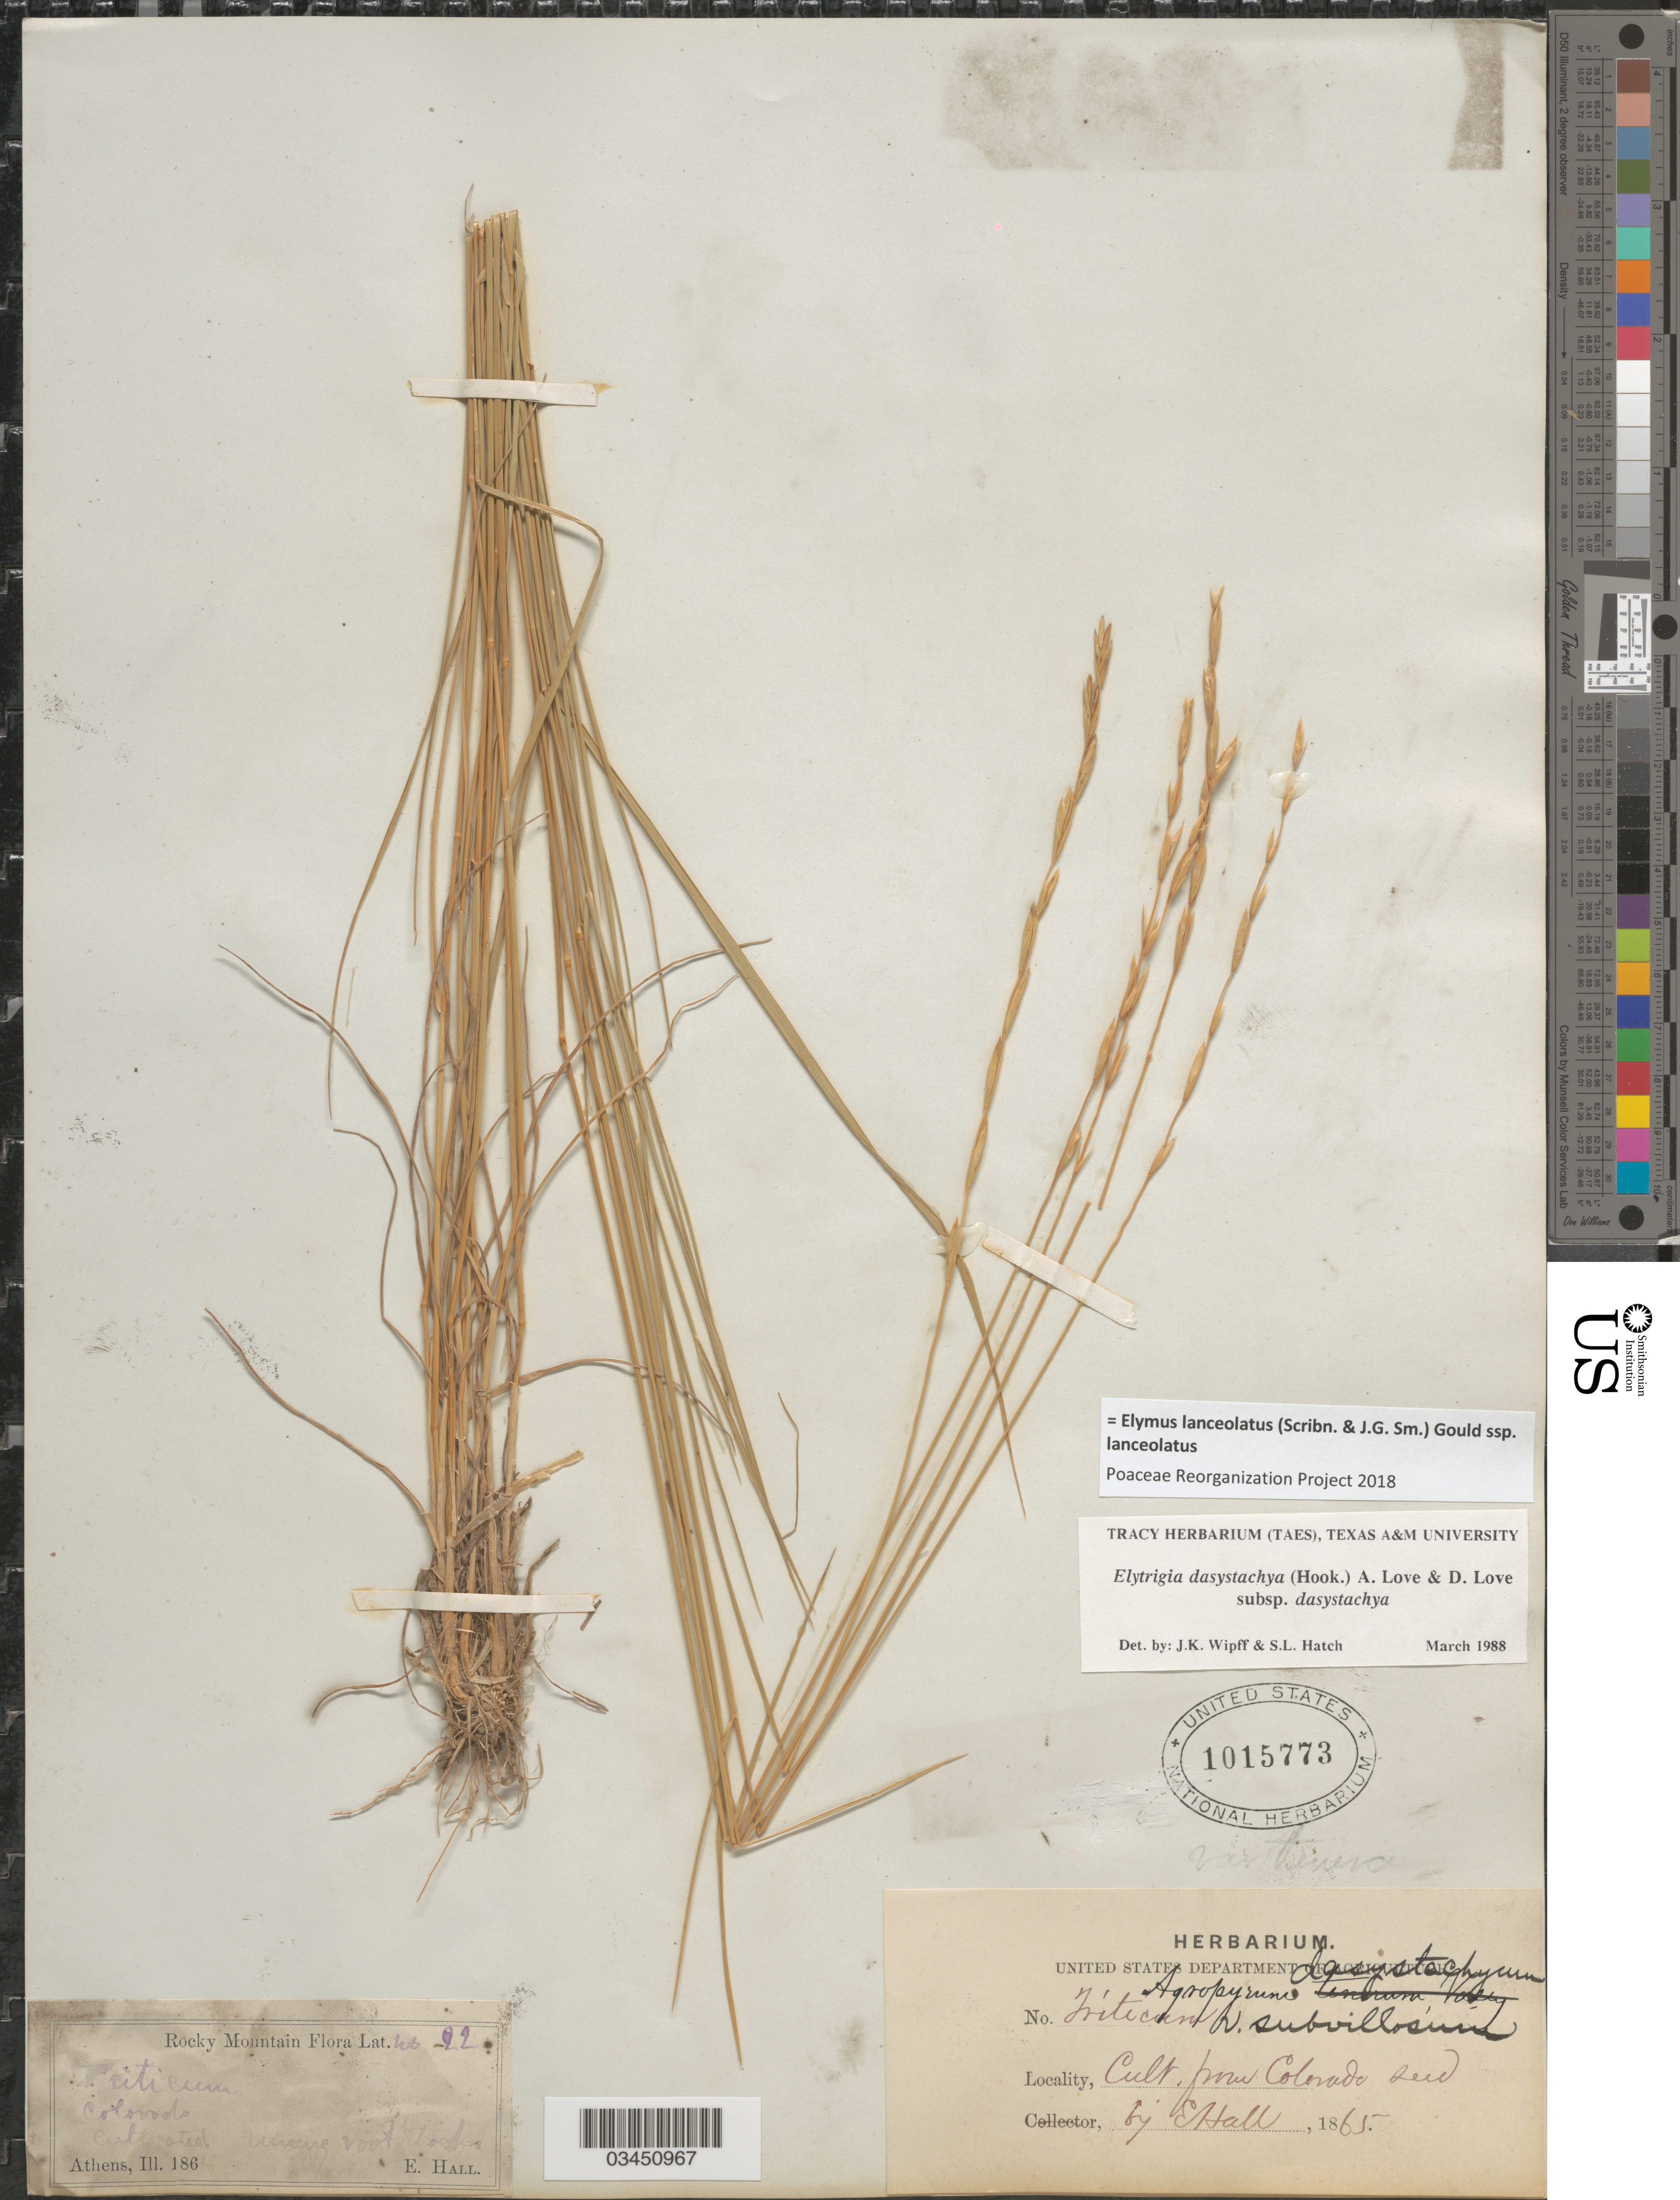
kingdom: Plantae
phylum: Tracheophyta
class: Liliopsida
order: Poales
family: Poaceae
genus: Elymus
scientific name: Elymus lanceolatus subsp. lanceolatus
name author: (Scribn. & J.G. Sm.) Gould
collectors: E. Hall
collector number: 22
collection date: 1865-03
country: United States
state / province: Colorado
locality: Rocky Mountain.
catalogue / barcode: US 1015773